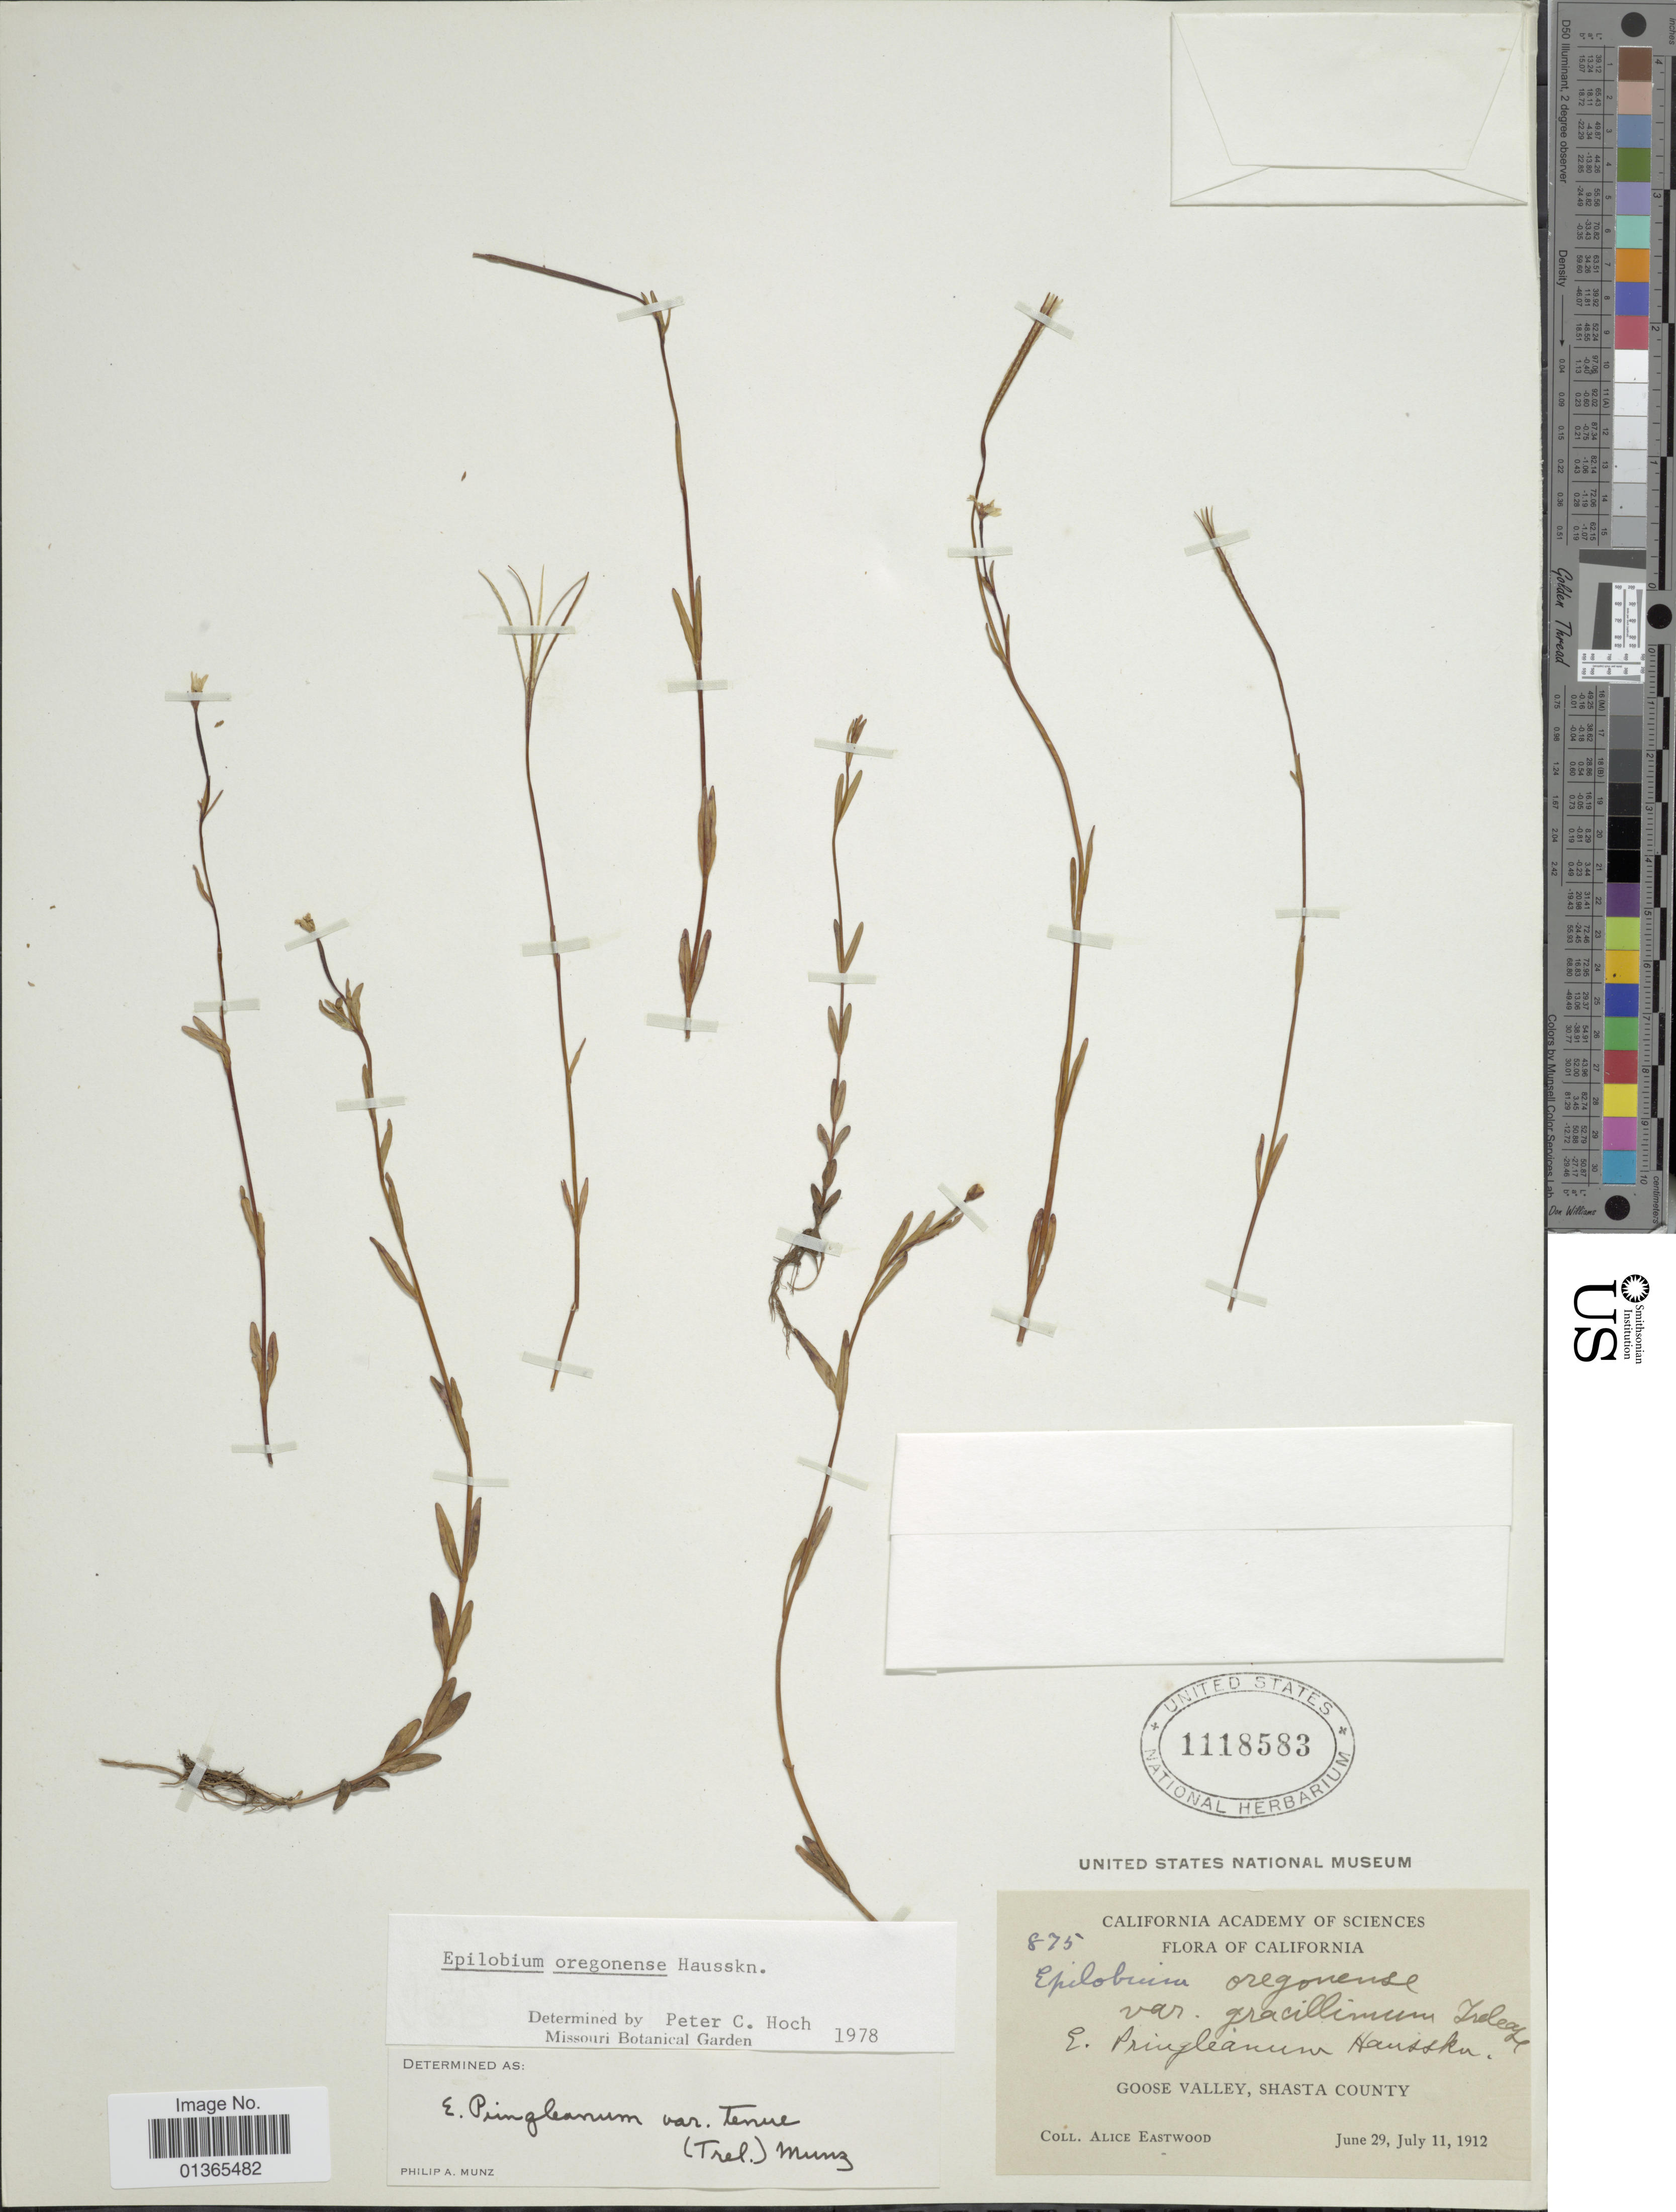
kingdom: Plantae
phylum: Tracheophyta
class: Magnoliopsida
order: Myrtales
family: Onagraceae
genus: Epilobium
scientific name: Epilobium oregonense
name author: Hausskn.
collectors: A. Eastwood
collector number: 875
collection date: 1912-06-29/1912-07-11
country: United States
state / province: California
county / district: Shasta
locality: Goose Valley, Shasta County.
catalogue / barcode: US 1118583